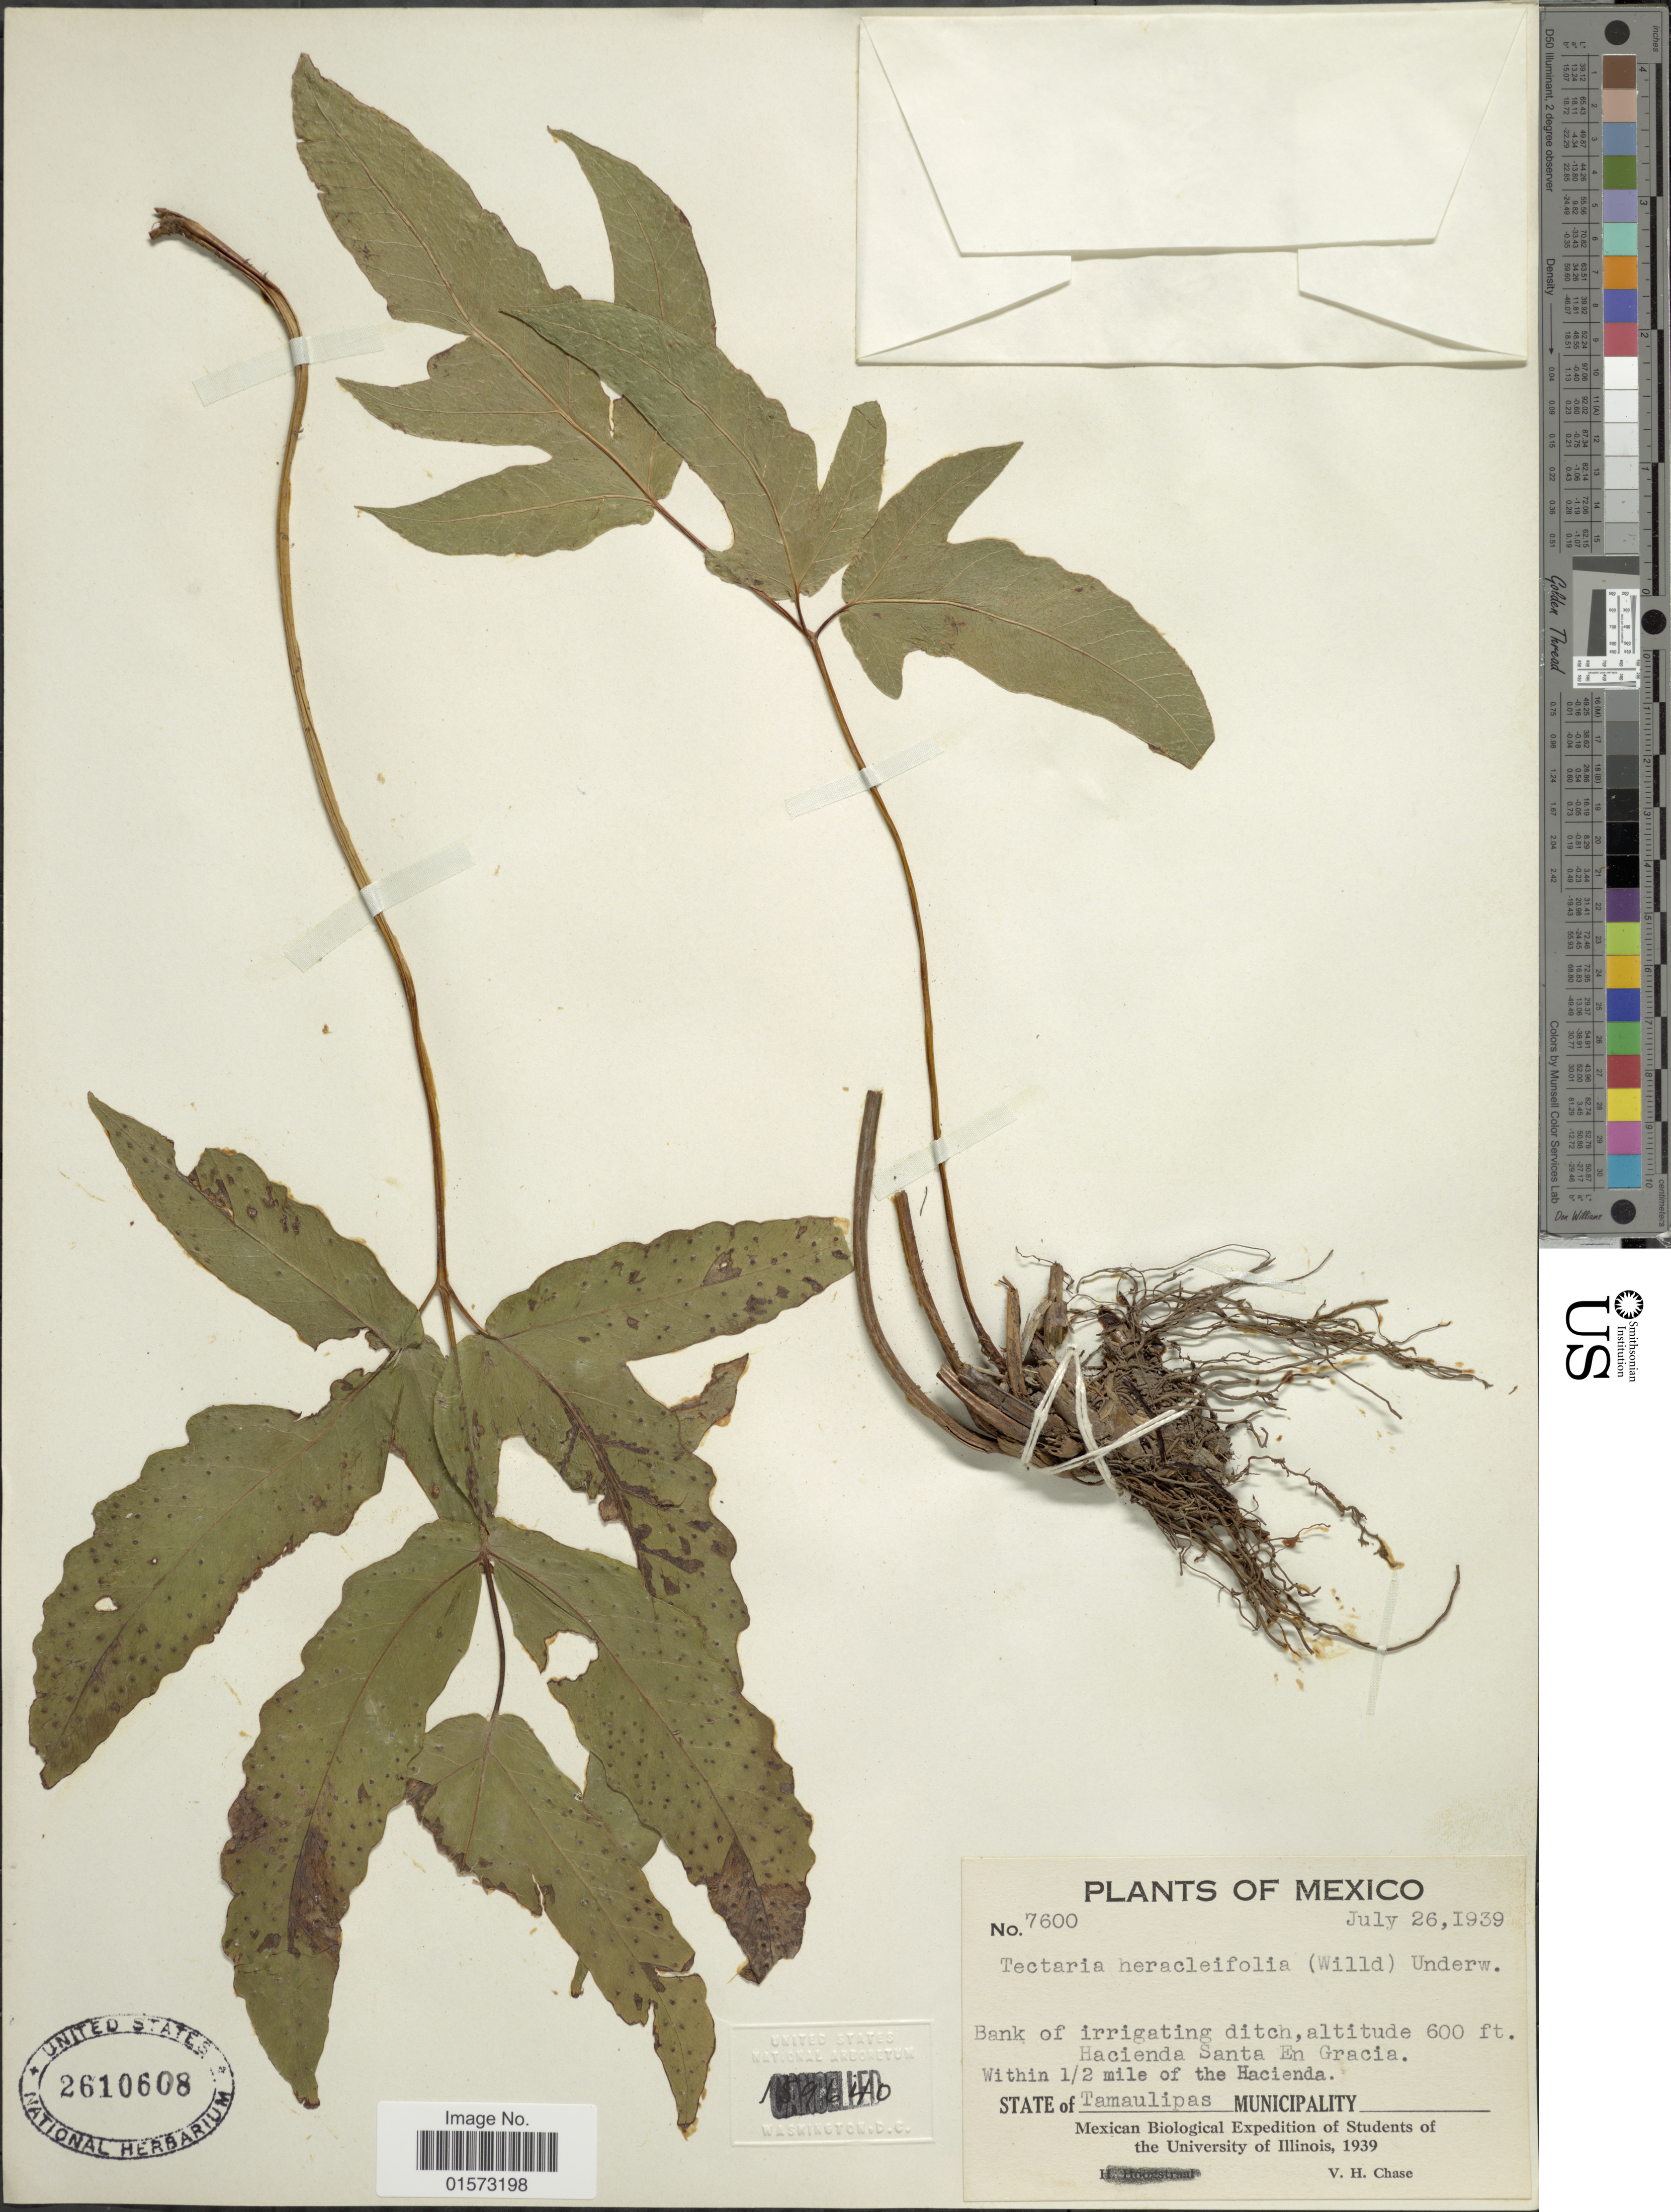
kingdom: Plantae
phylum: Tracheophyta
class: Polypodiopsida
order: Polypodiales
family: Tectariaceae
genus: Tectaria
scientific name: Tectaria heracleifolia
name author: (Willd.) Underw.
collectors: V. H. Chase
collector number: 7600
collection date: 1939-07-26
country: Mexico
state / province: Tamaulipas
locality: Bank of iirigating ditch, Hacienda santa En Gracia, Within 1/2 mile of the Hacienda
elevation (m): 183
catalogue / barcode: US 2610608